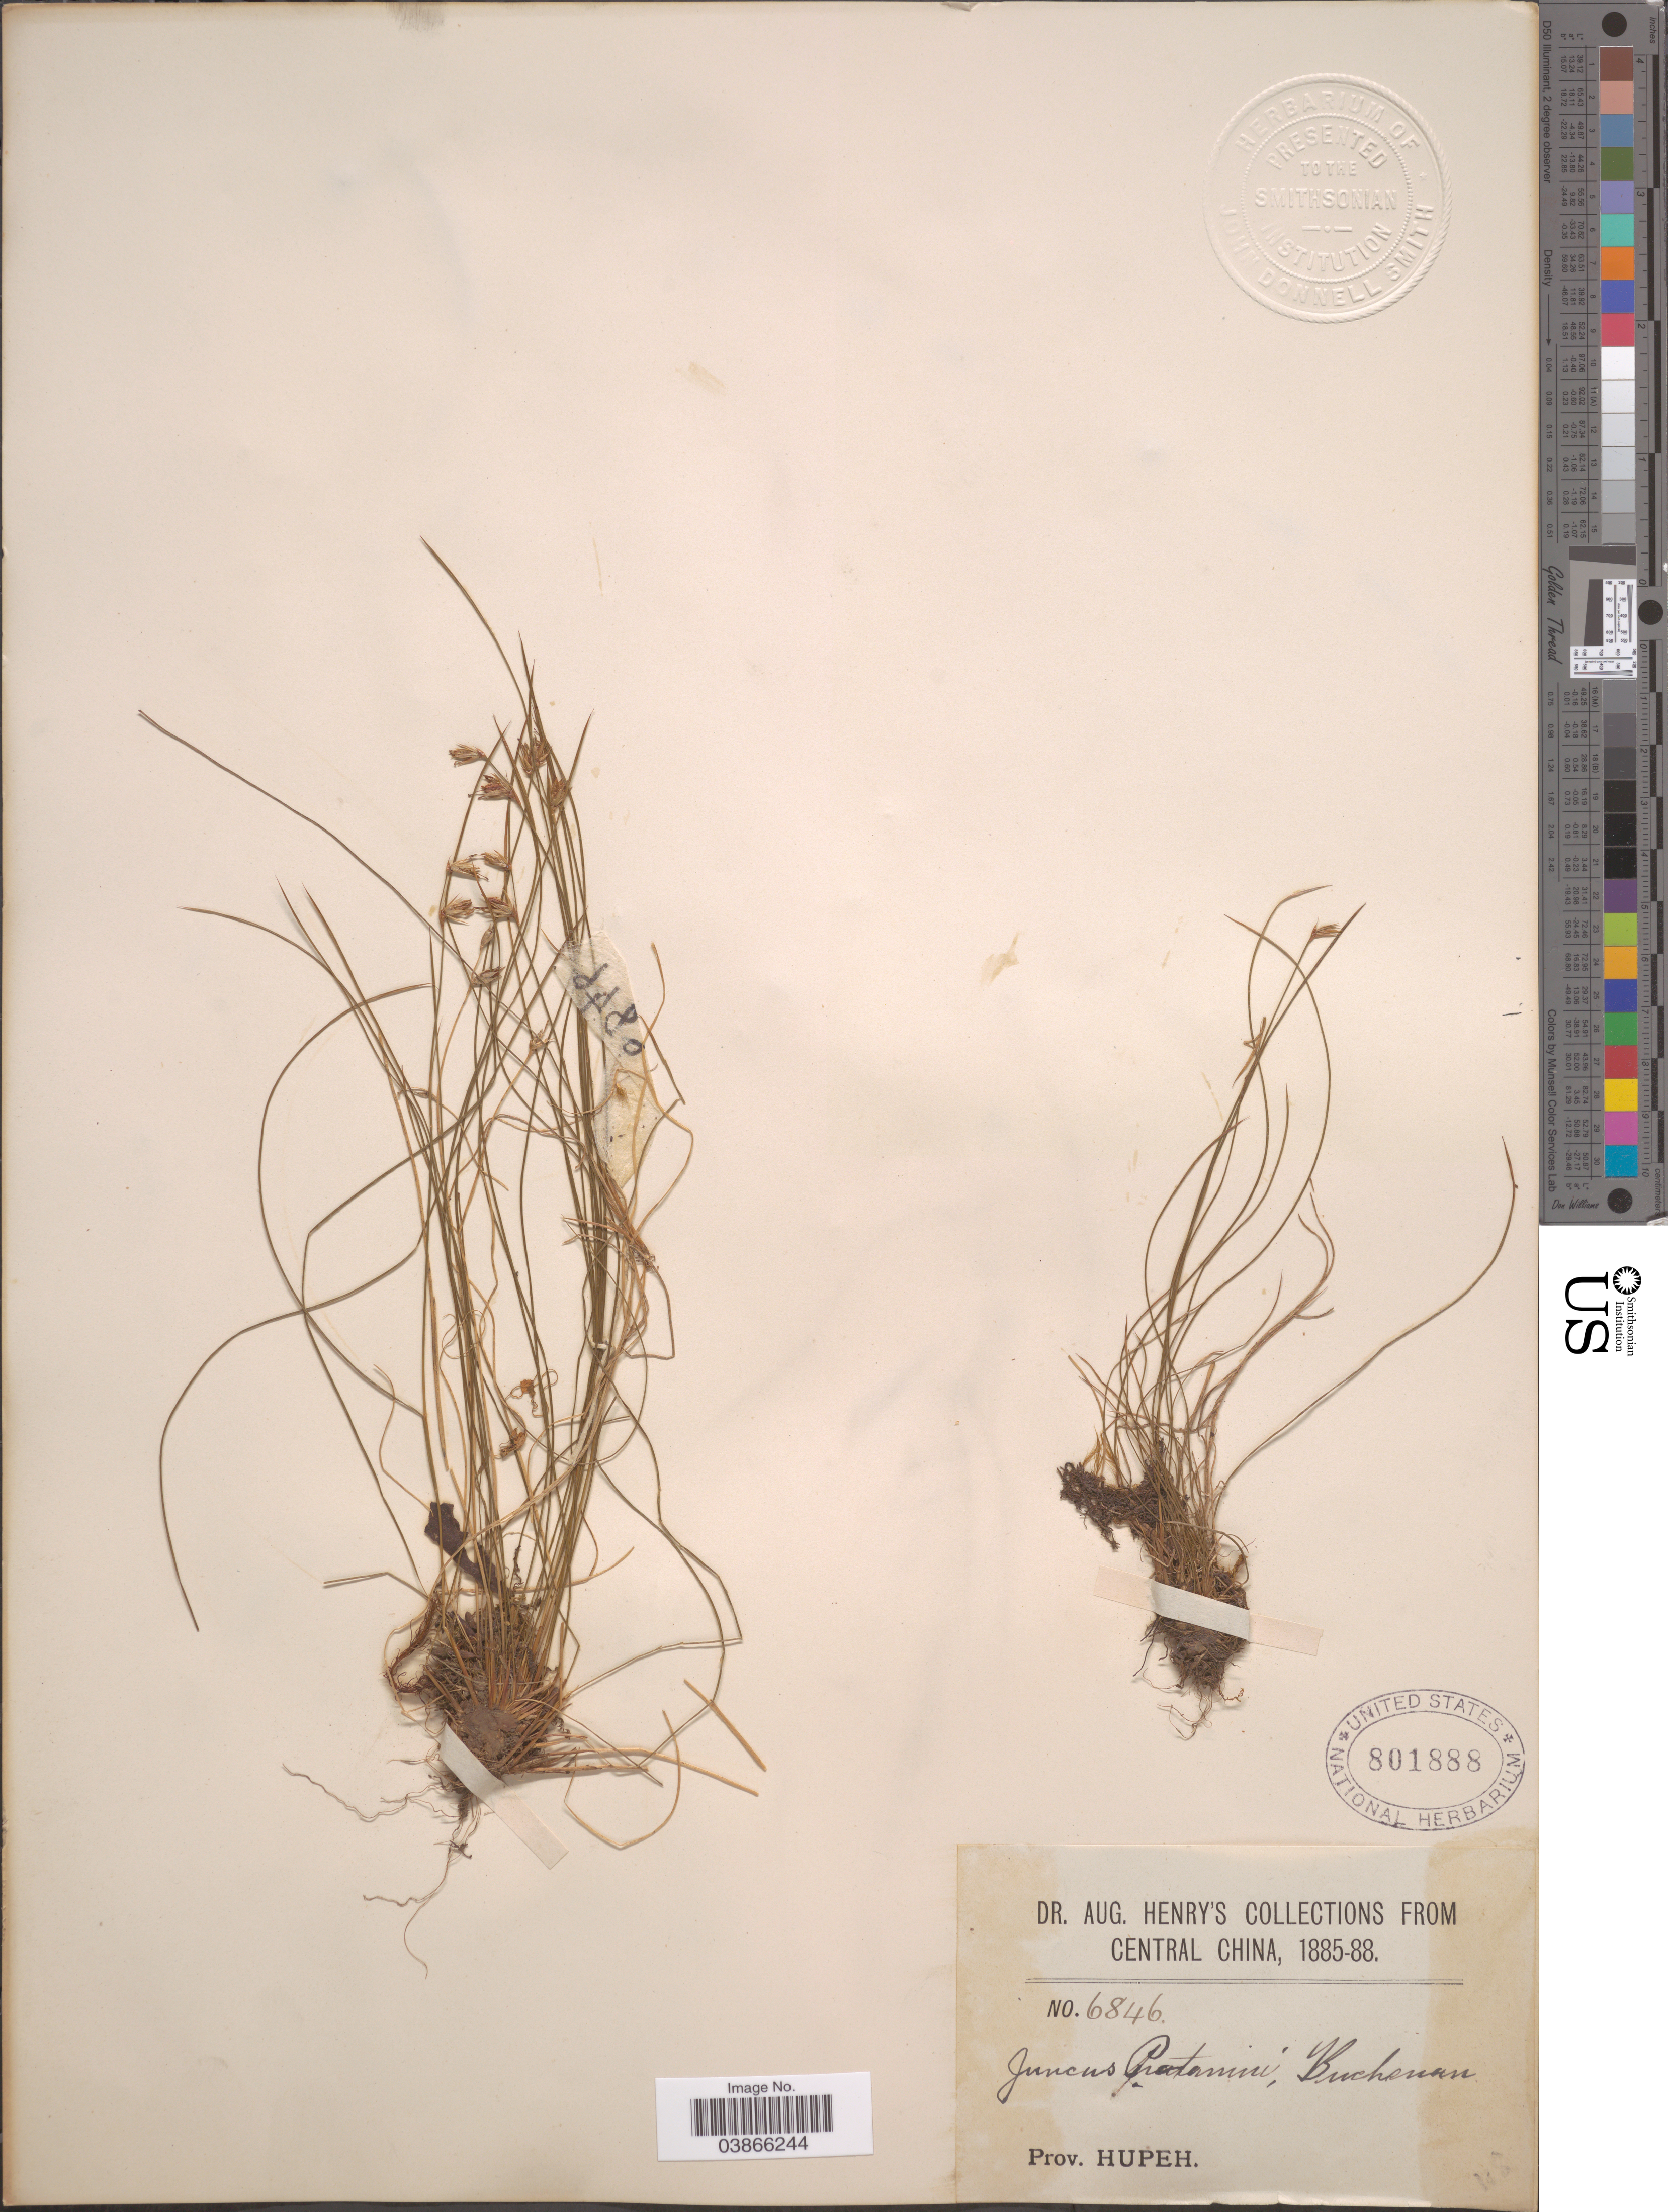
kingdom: Plantae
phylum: Tracheophyta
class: Liliopsida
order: Poales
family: Juncaceae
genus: Juncus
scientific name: Juncus luzuliformis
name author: Franch.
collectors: A. Henry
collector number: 6846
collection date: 1885/1888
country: China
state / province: Hubei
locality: Central China. Prov. Hupeh.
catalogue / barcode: US 801888